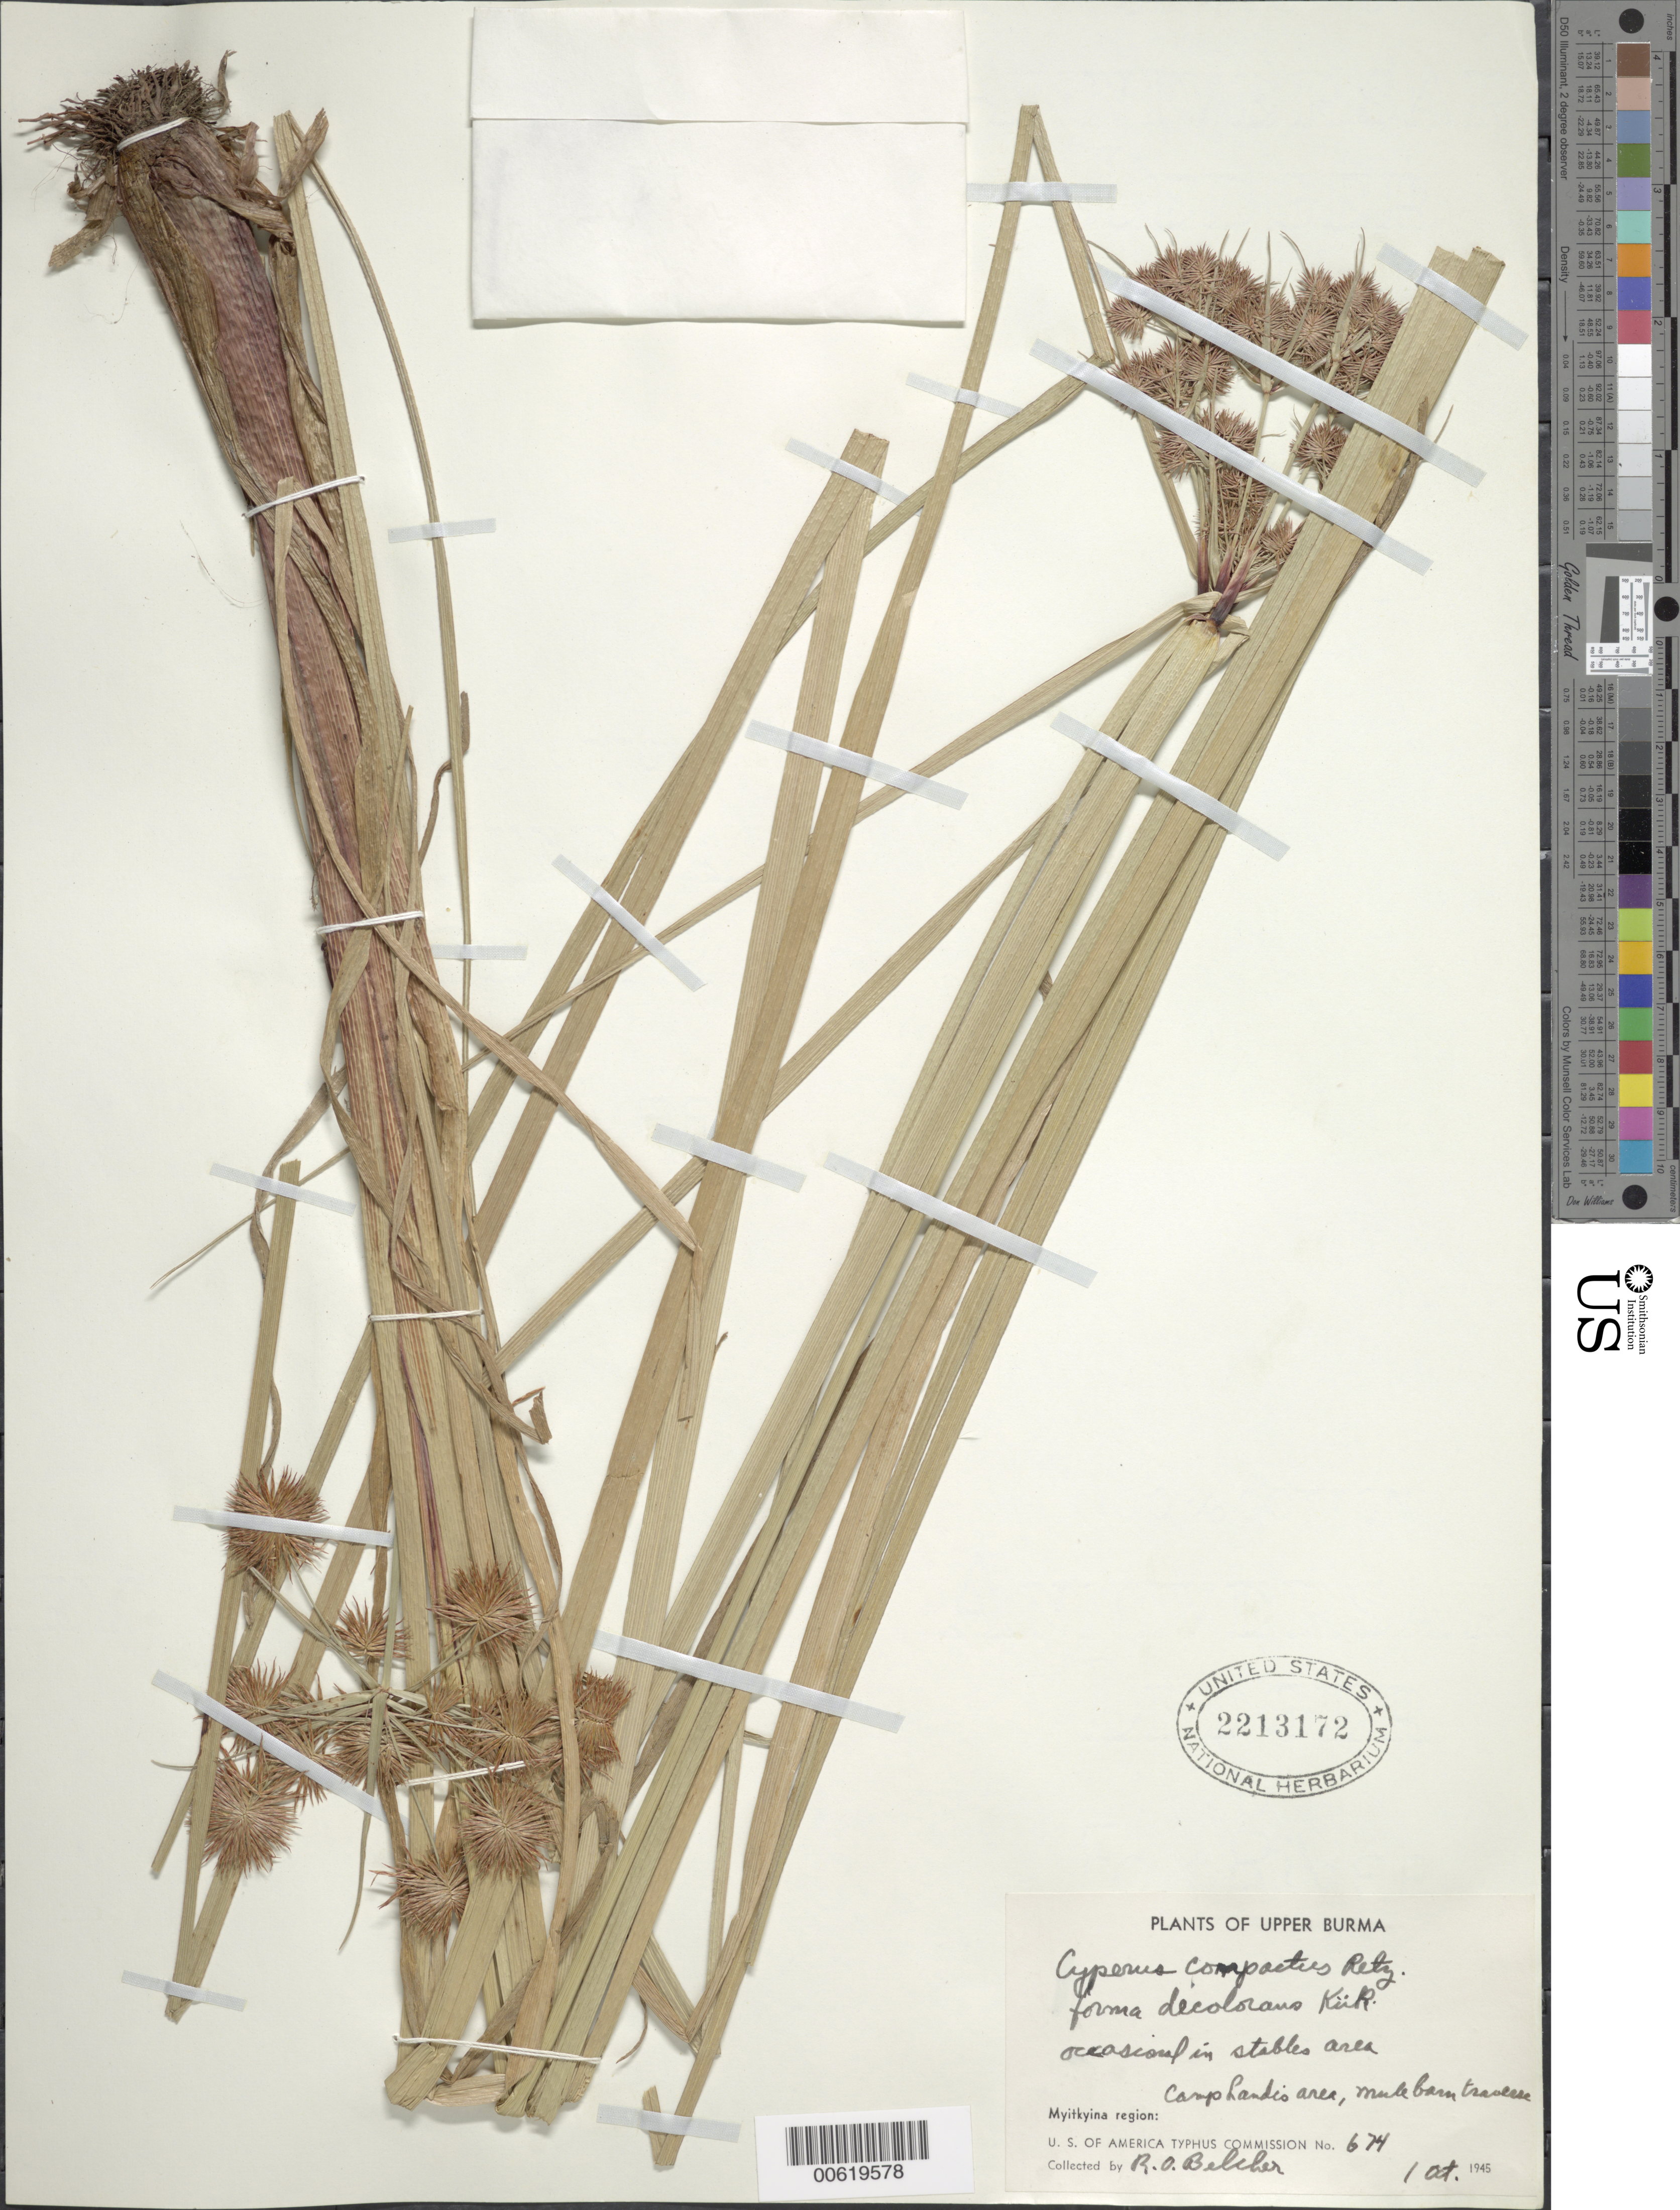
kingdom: Plantae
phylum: Tracheophyta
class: Liliopsida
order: Poales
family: Cyperaceae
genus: Cyperus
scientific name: Cyperus compactus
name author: Retz.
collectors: R. Belcher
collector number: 674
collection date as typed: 01 Oct 1945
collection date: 1945-10-01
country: Myanmar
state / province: Kachin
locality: Myitkyina region: Camp Landis area, mule barn traverse.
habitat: Occasional in stables area.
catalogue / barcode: US 2213172